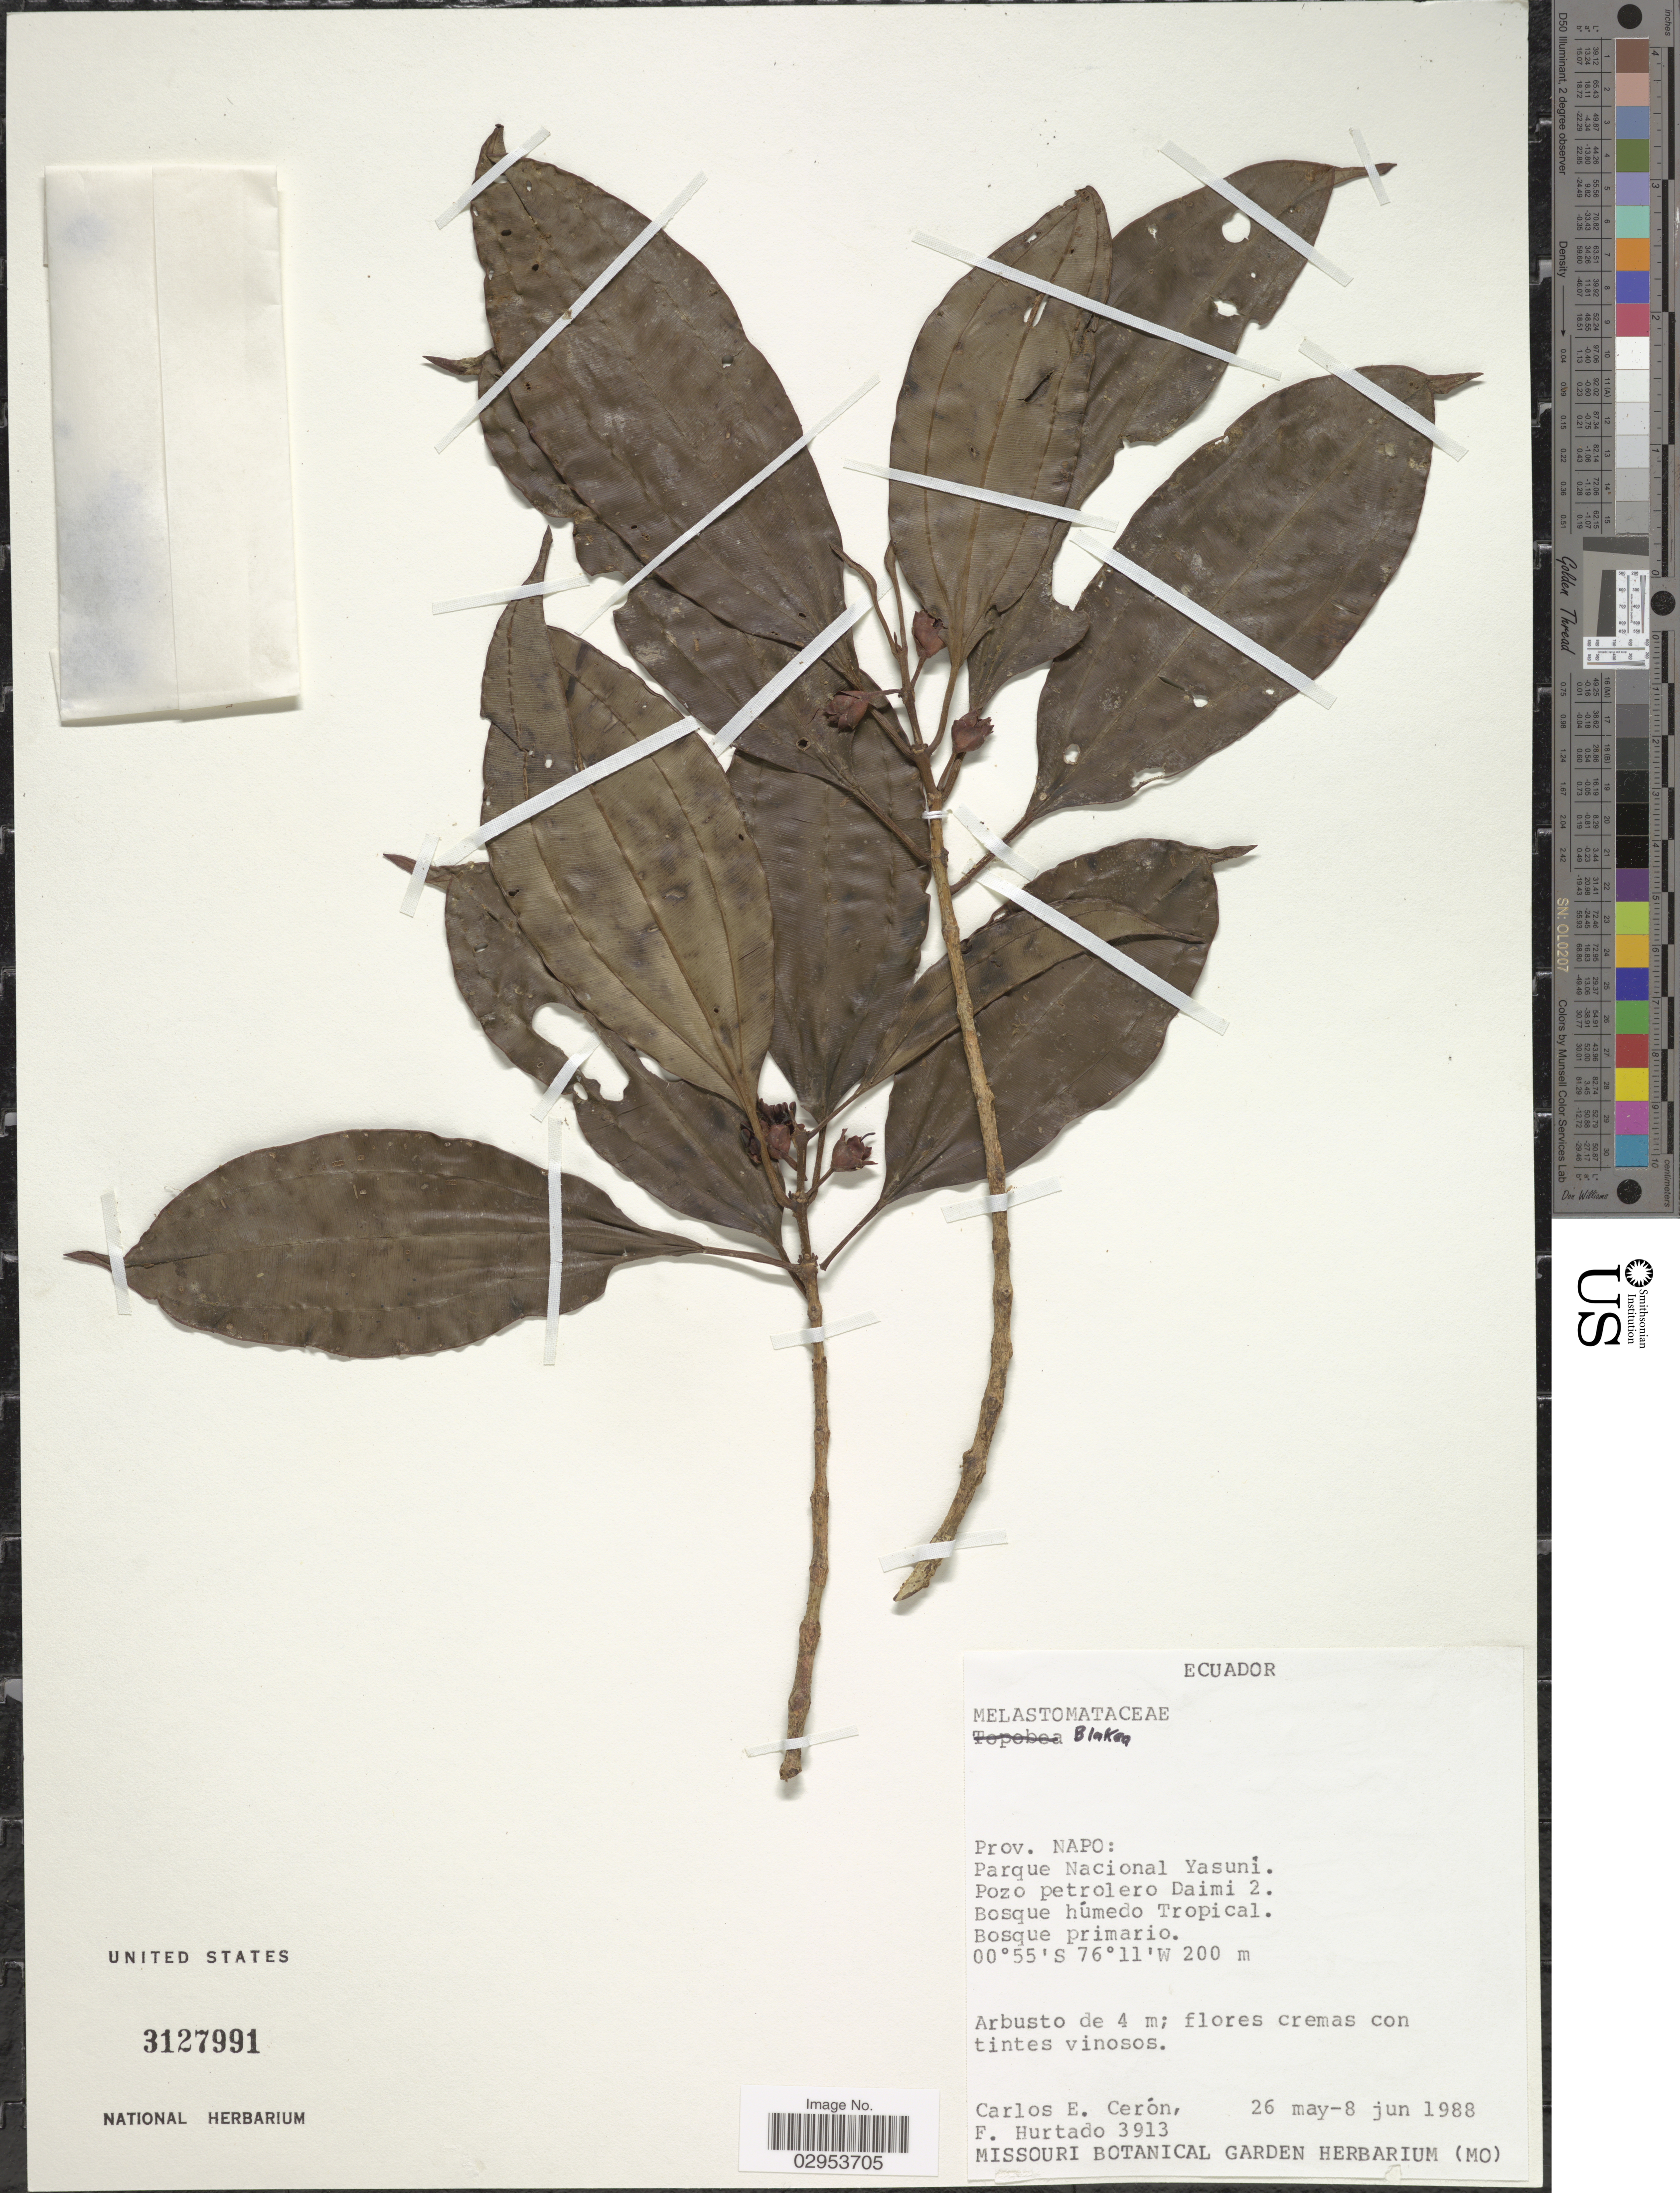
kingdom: Plantae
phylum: Tracheophyta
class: Magnoliopsida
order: Myrtales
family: Melastomataceae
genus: Blakea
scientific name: Blakea sp.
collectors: C. E. Cerón M. & F. Hurtado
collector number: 3913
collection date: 1988-05-26/1988-06-08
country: Ecuador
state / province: Napo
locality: Parque Nacional Yasuní. Pozo petrolero Daimi 2.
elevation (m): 200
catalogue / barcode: US 3127991